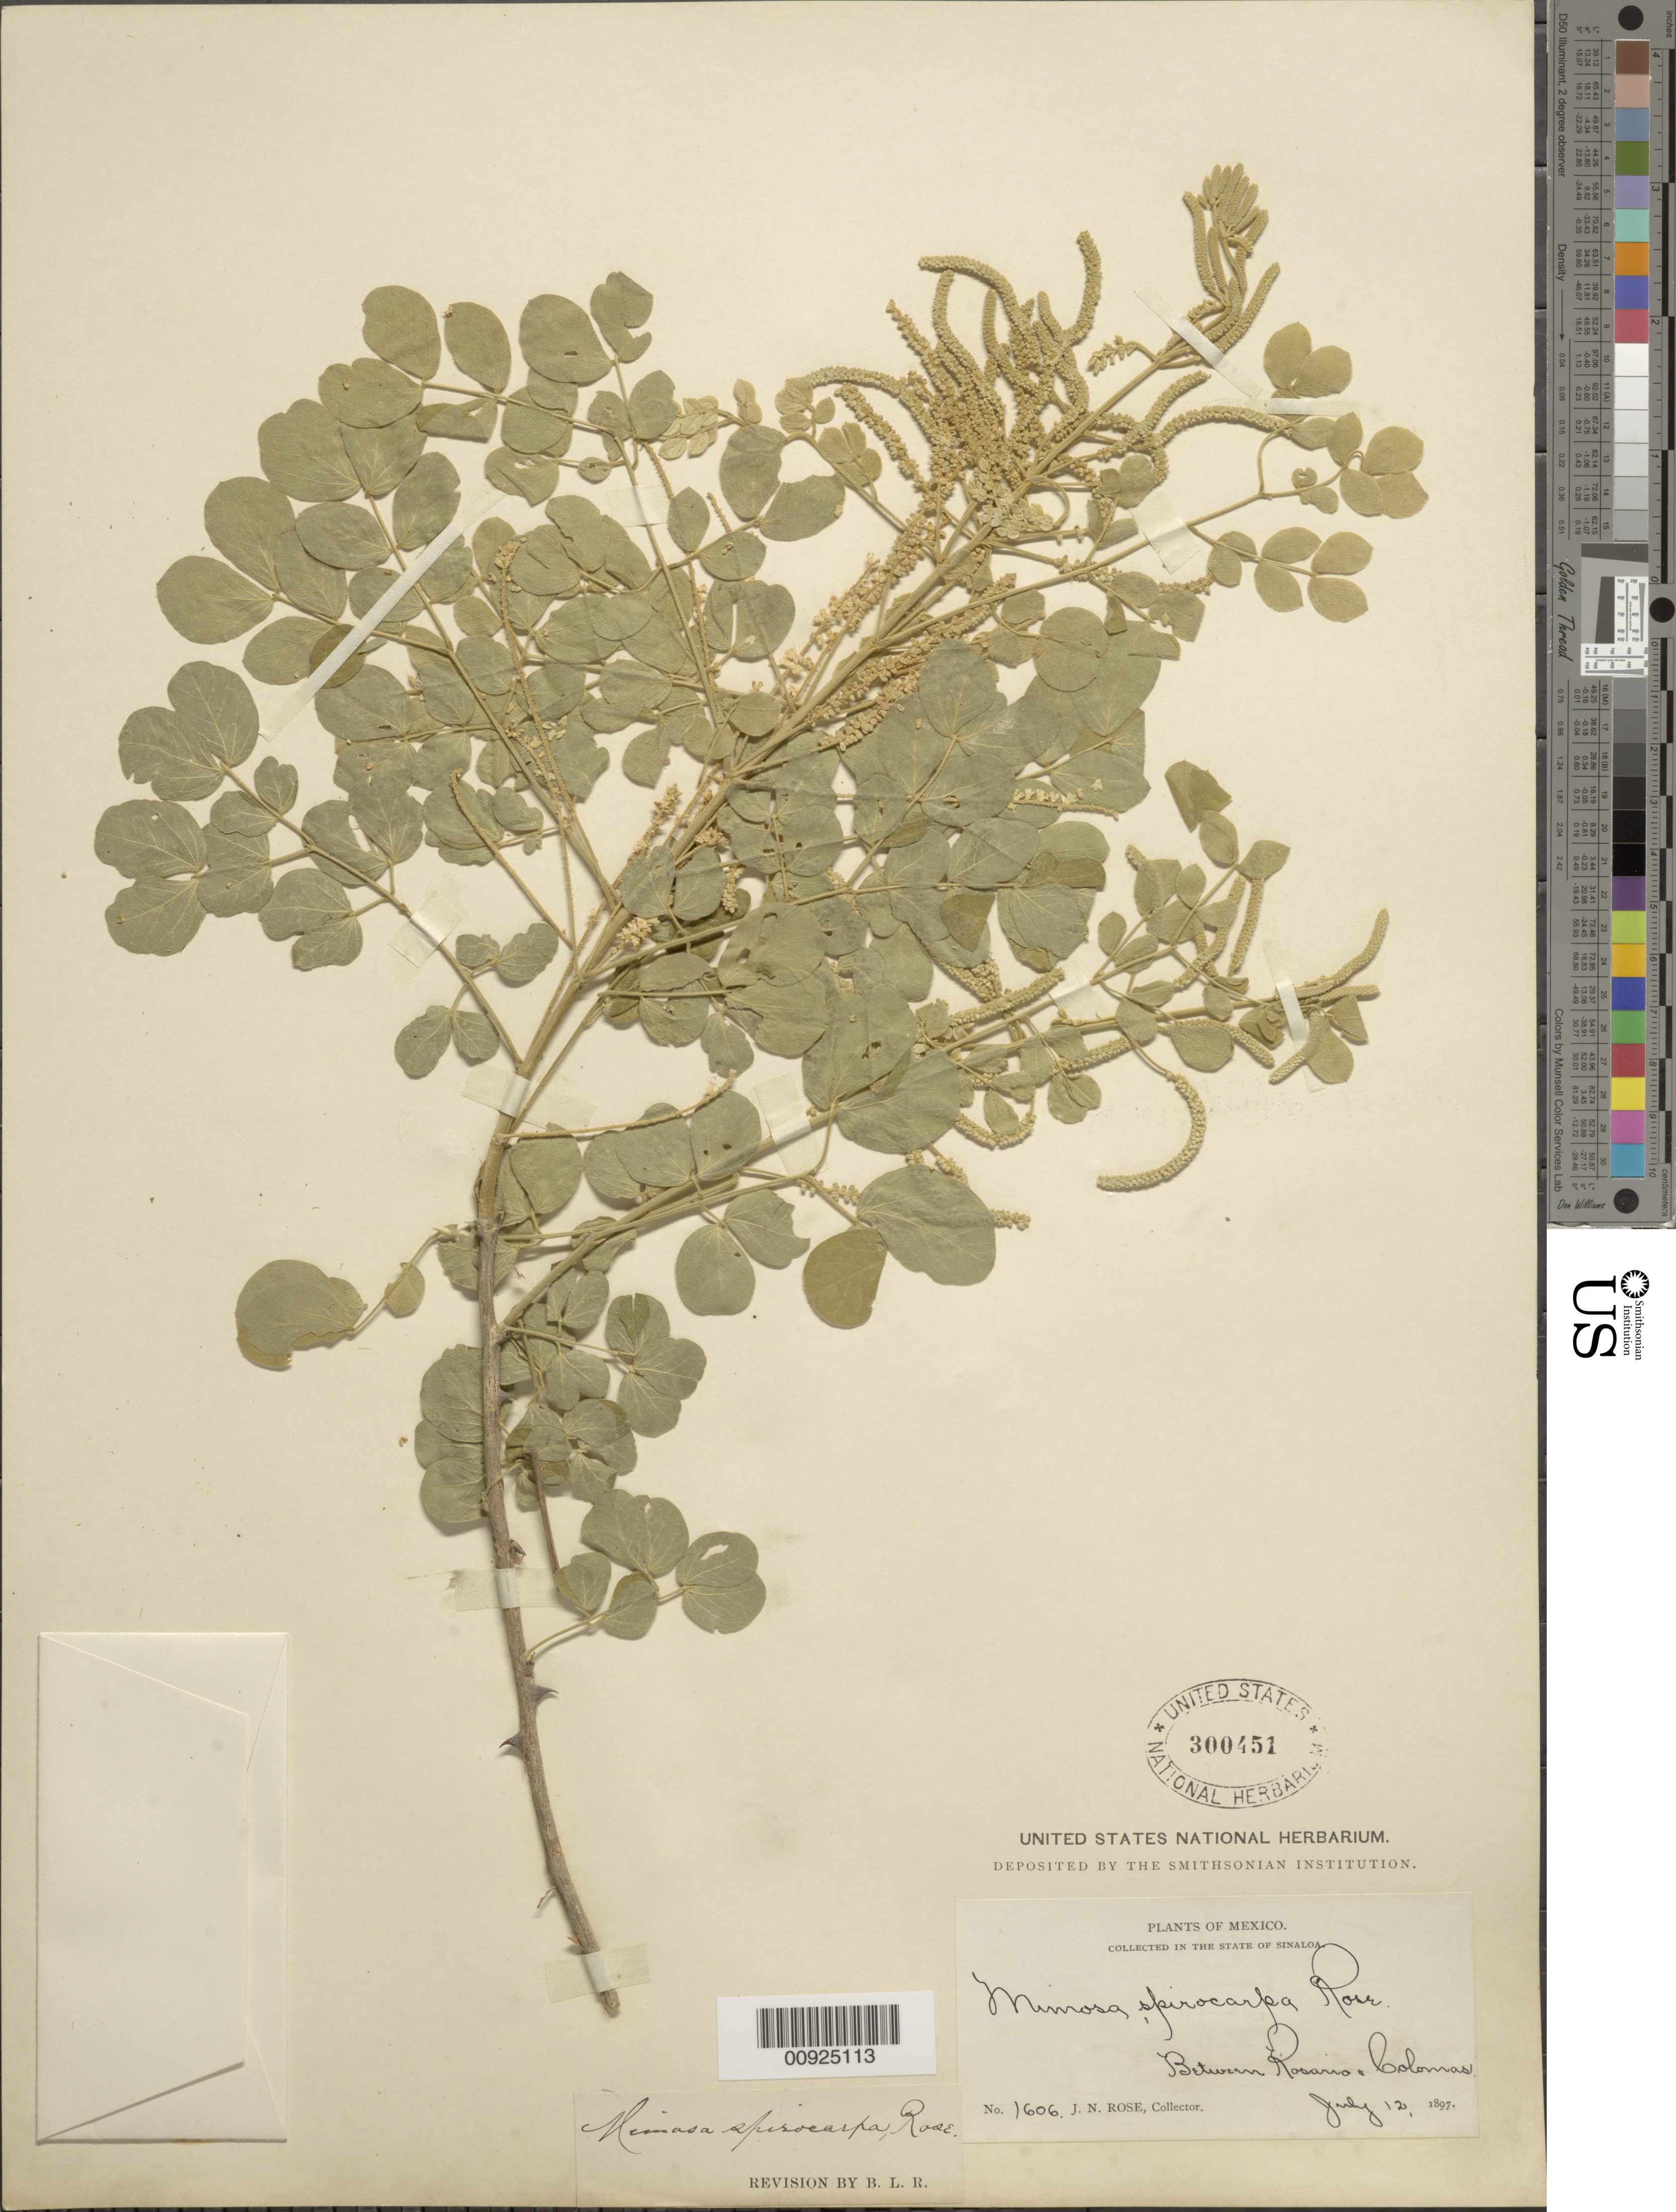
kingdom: Plantae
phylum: Tracheophyta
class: Magnoliopsida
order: Fabales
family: Fabaceae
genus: Mimosa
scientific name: Mimosa spirocarpa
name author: Rose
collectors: J. N. Rose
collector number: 1606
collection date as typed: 12 Jul 1897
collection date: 1897-07-12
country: Mexico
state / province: Sinaloa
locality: Between Rosario & Colomas.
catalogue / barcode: US 300451